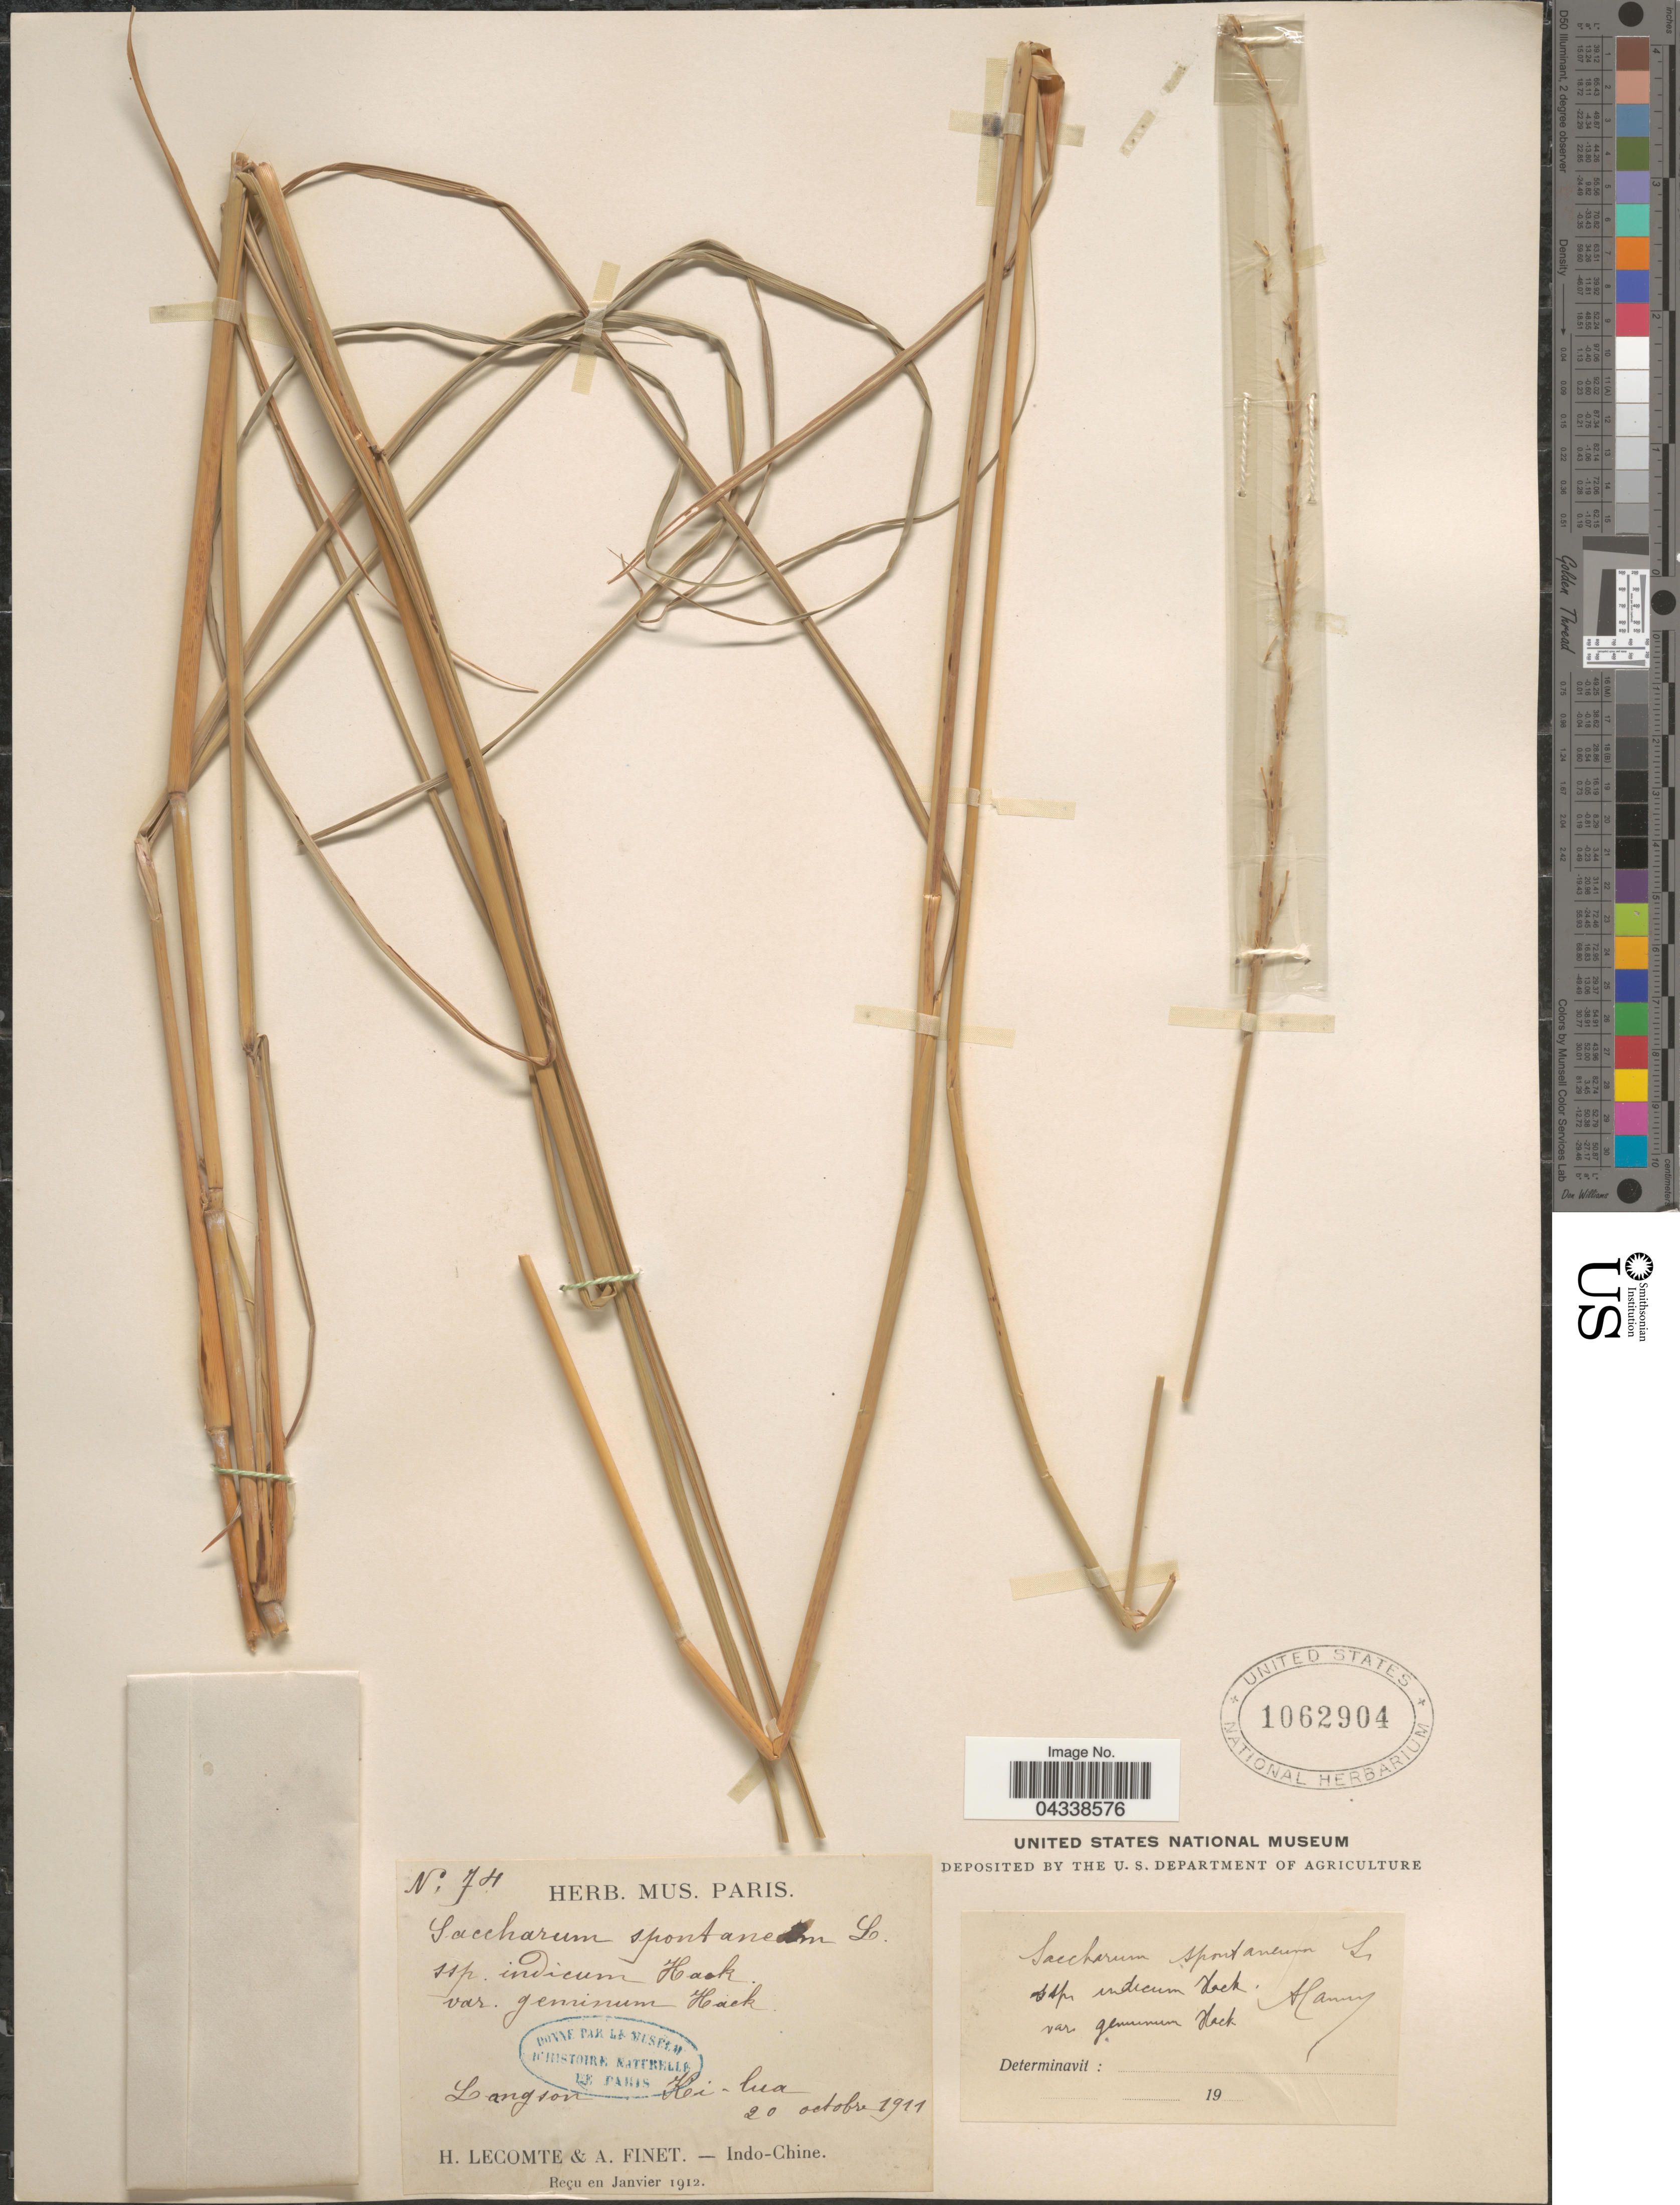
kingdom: Plantae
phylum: Tracheophyta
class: Liliopsida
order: Poales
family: Poaceae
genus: Saccharum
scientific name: Saccharum spontaneum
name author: L.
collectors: H. Lecomte & A. Finet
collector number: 74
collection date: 1911-10-20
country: Vietnam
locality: Langson Hi-lua. Indo-Chine.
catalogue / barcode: US 1062904